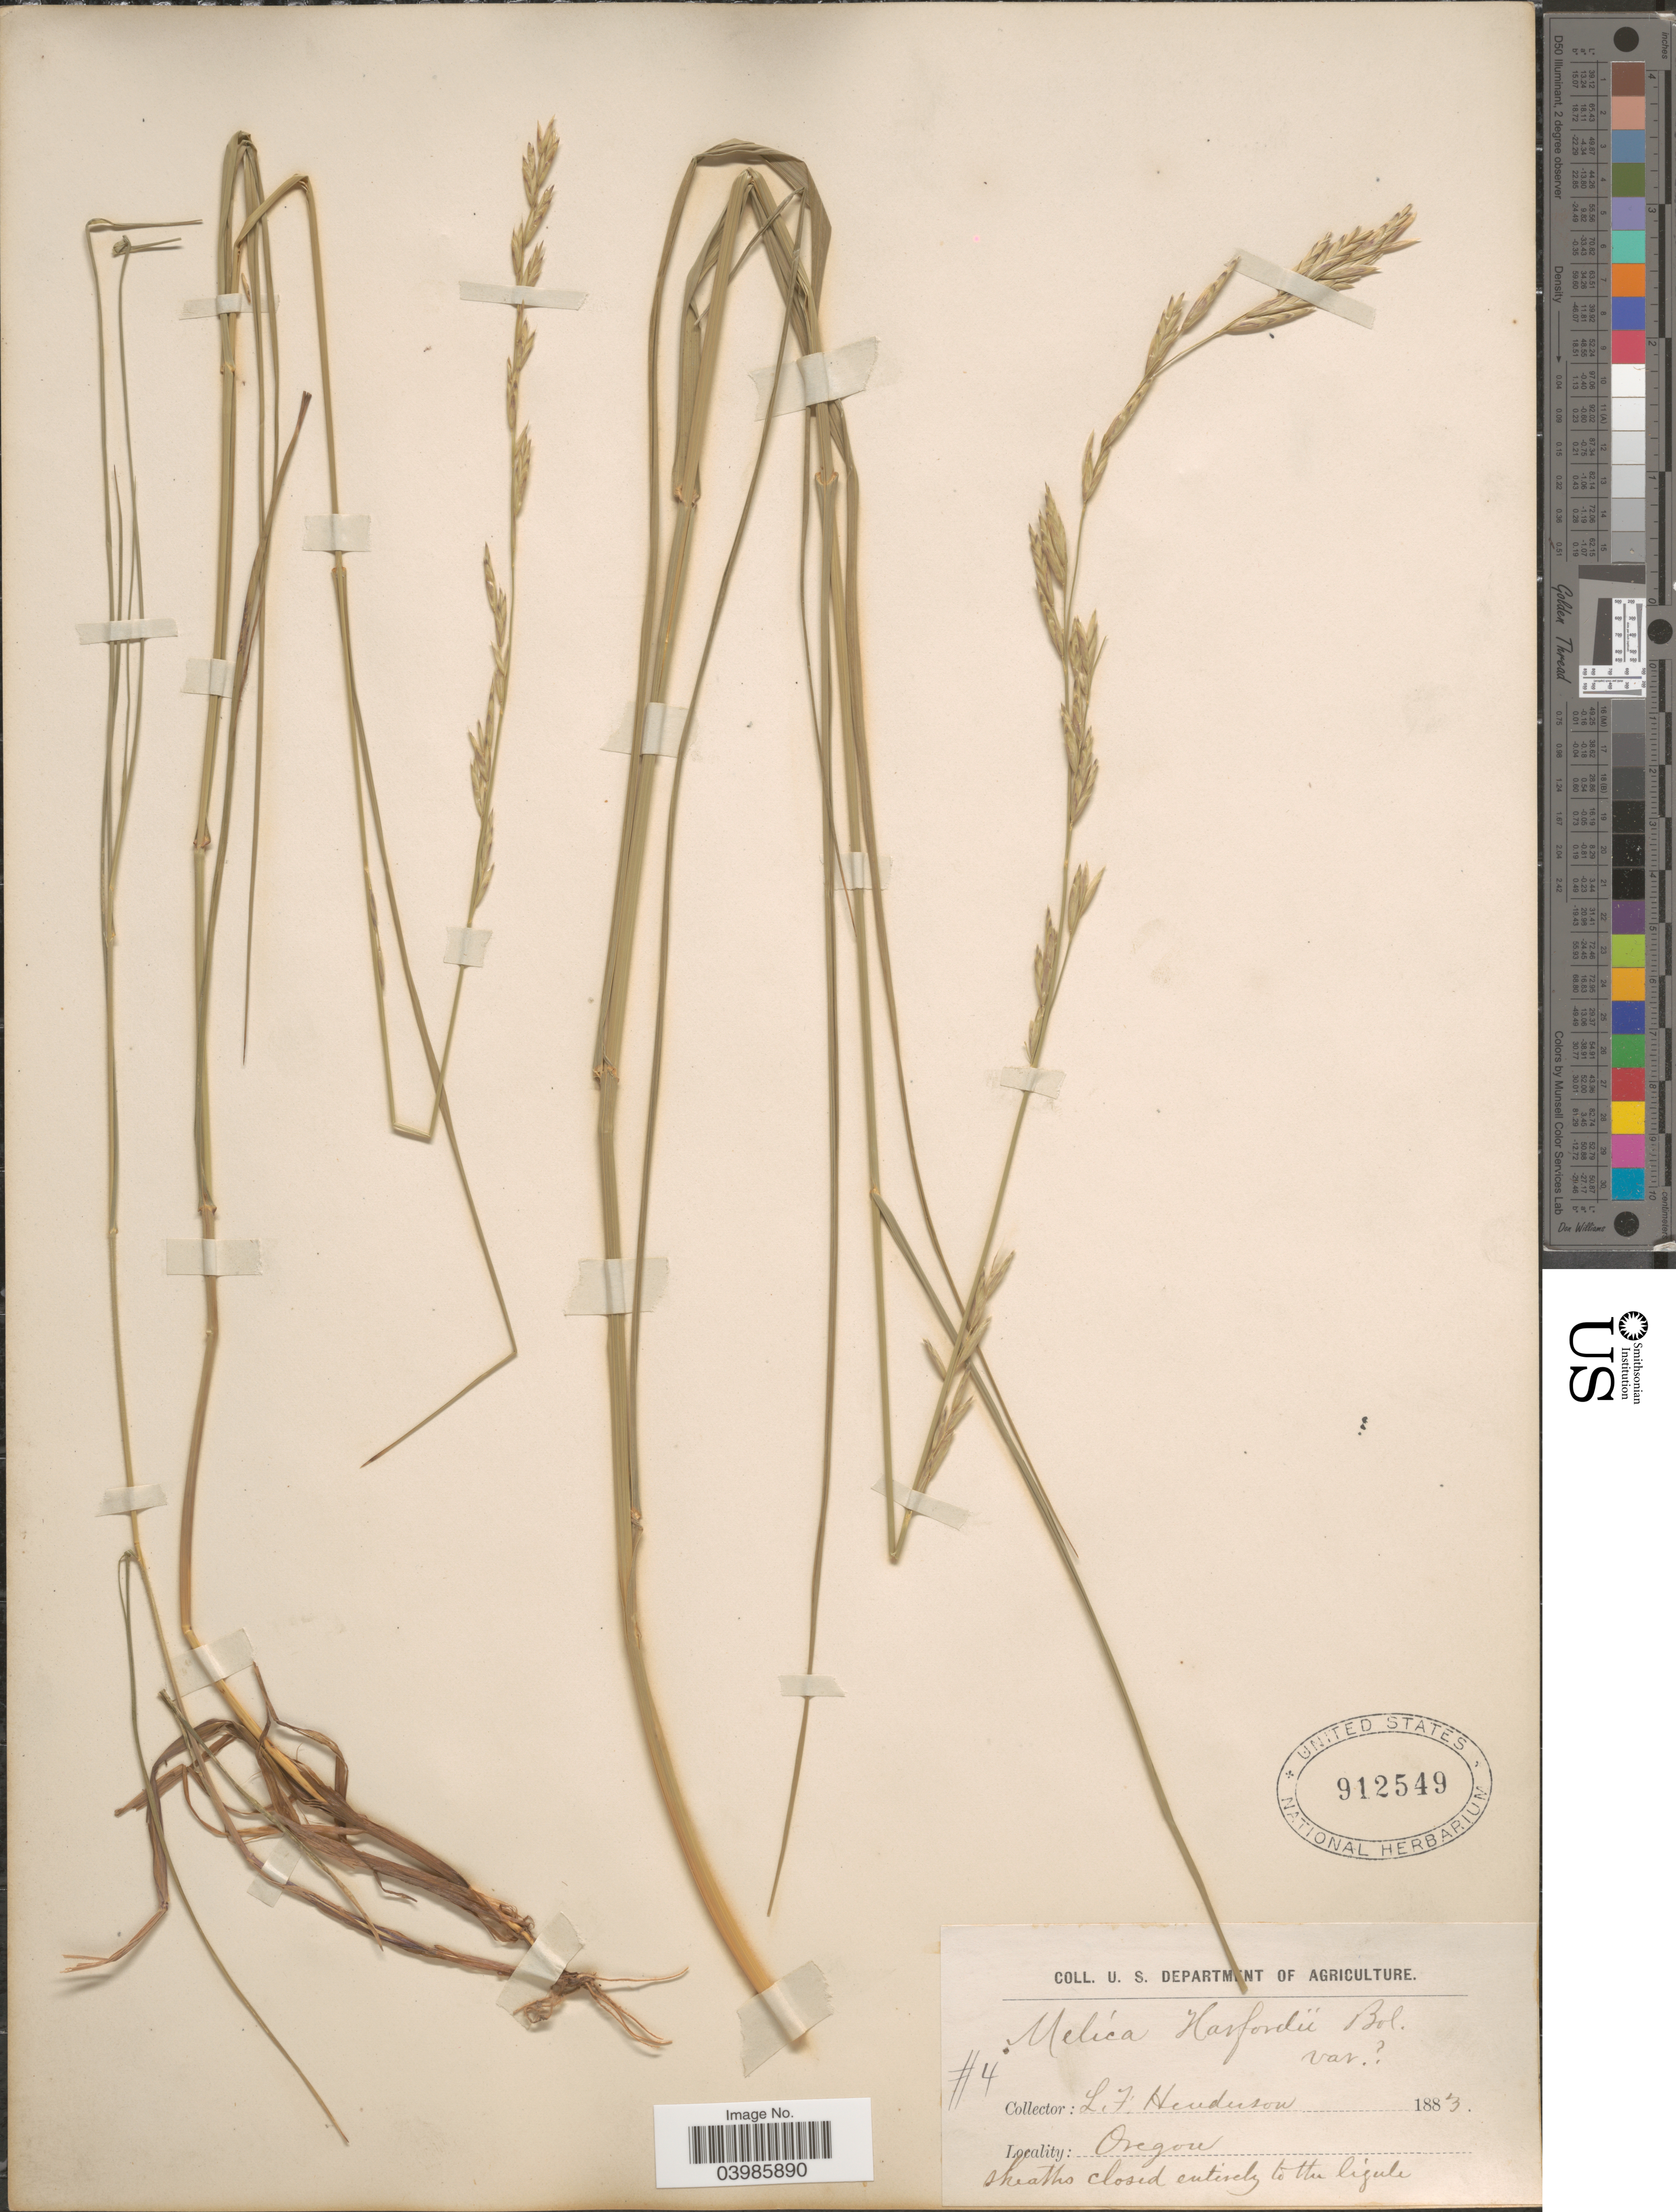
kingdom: Plantae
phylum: Tracheophyta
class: Liliopsida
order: Poales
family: Poaceae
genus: Melica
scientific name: Melica harfordii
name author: Bol.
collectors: L. Henderson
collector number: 4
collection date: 1883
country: United States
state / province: Oregon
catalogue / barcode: US 912549